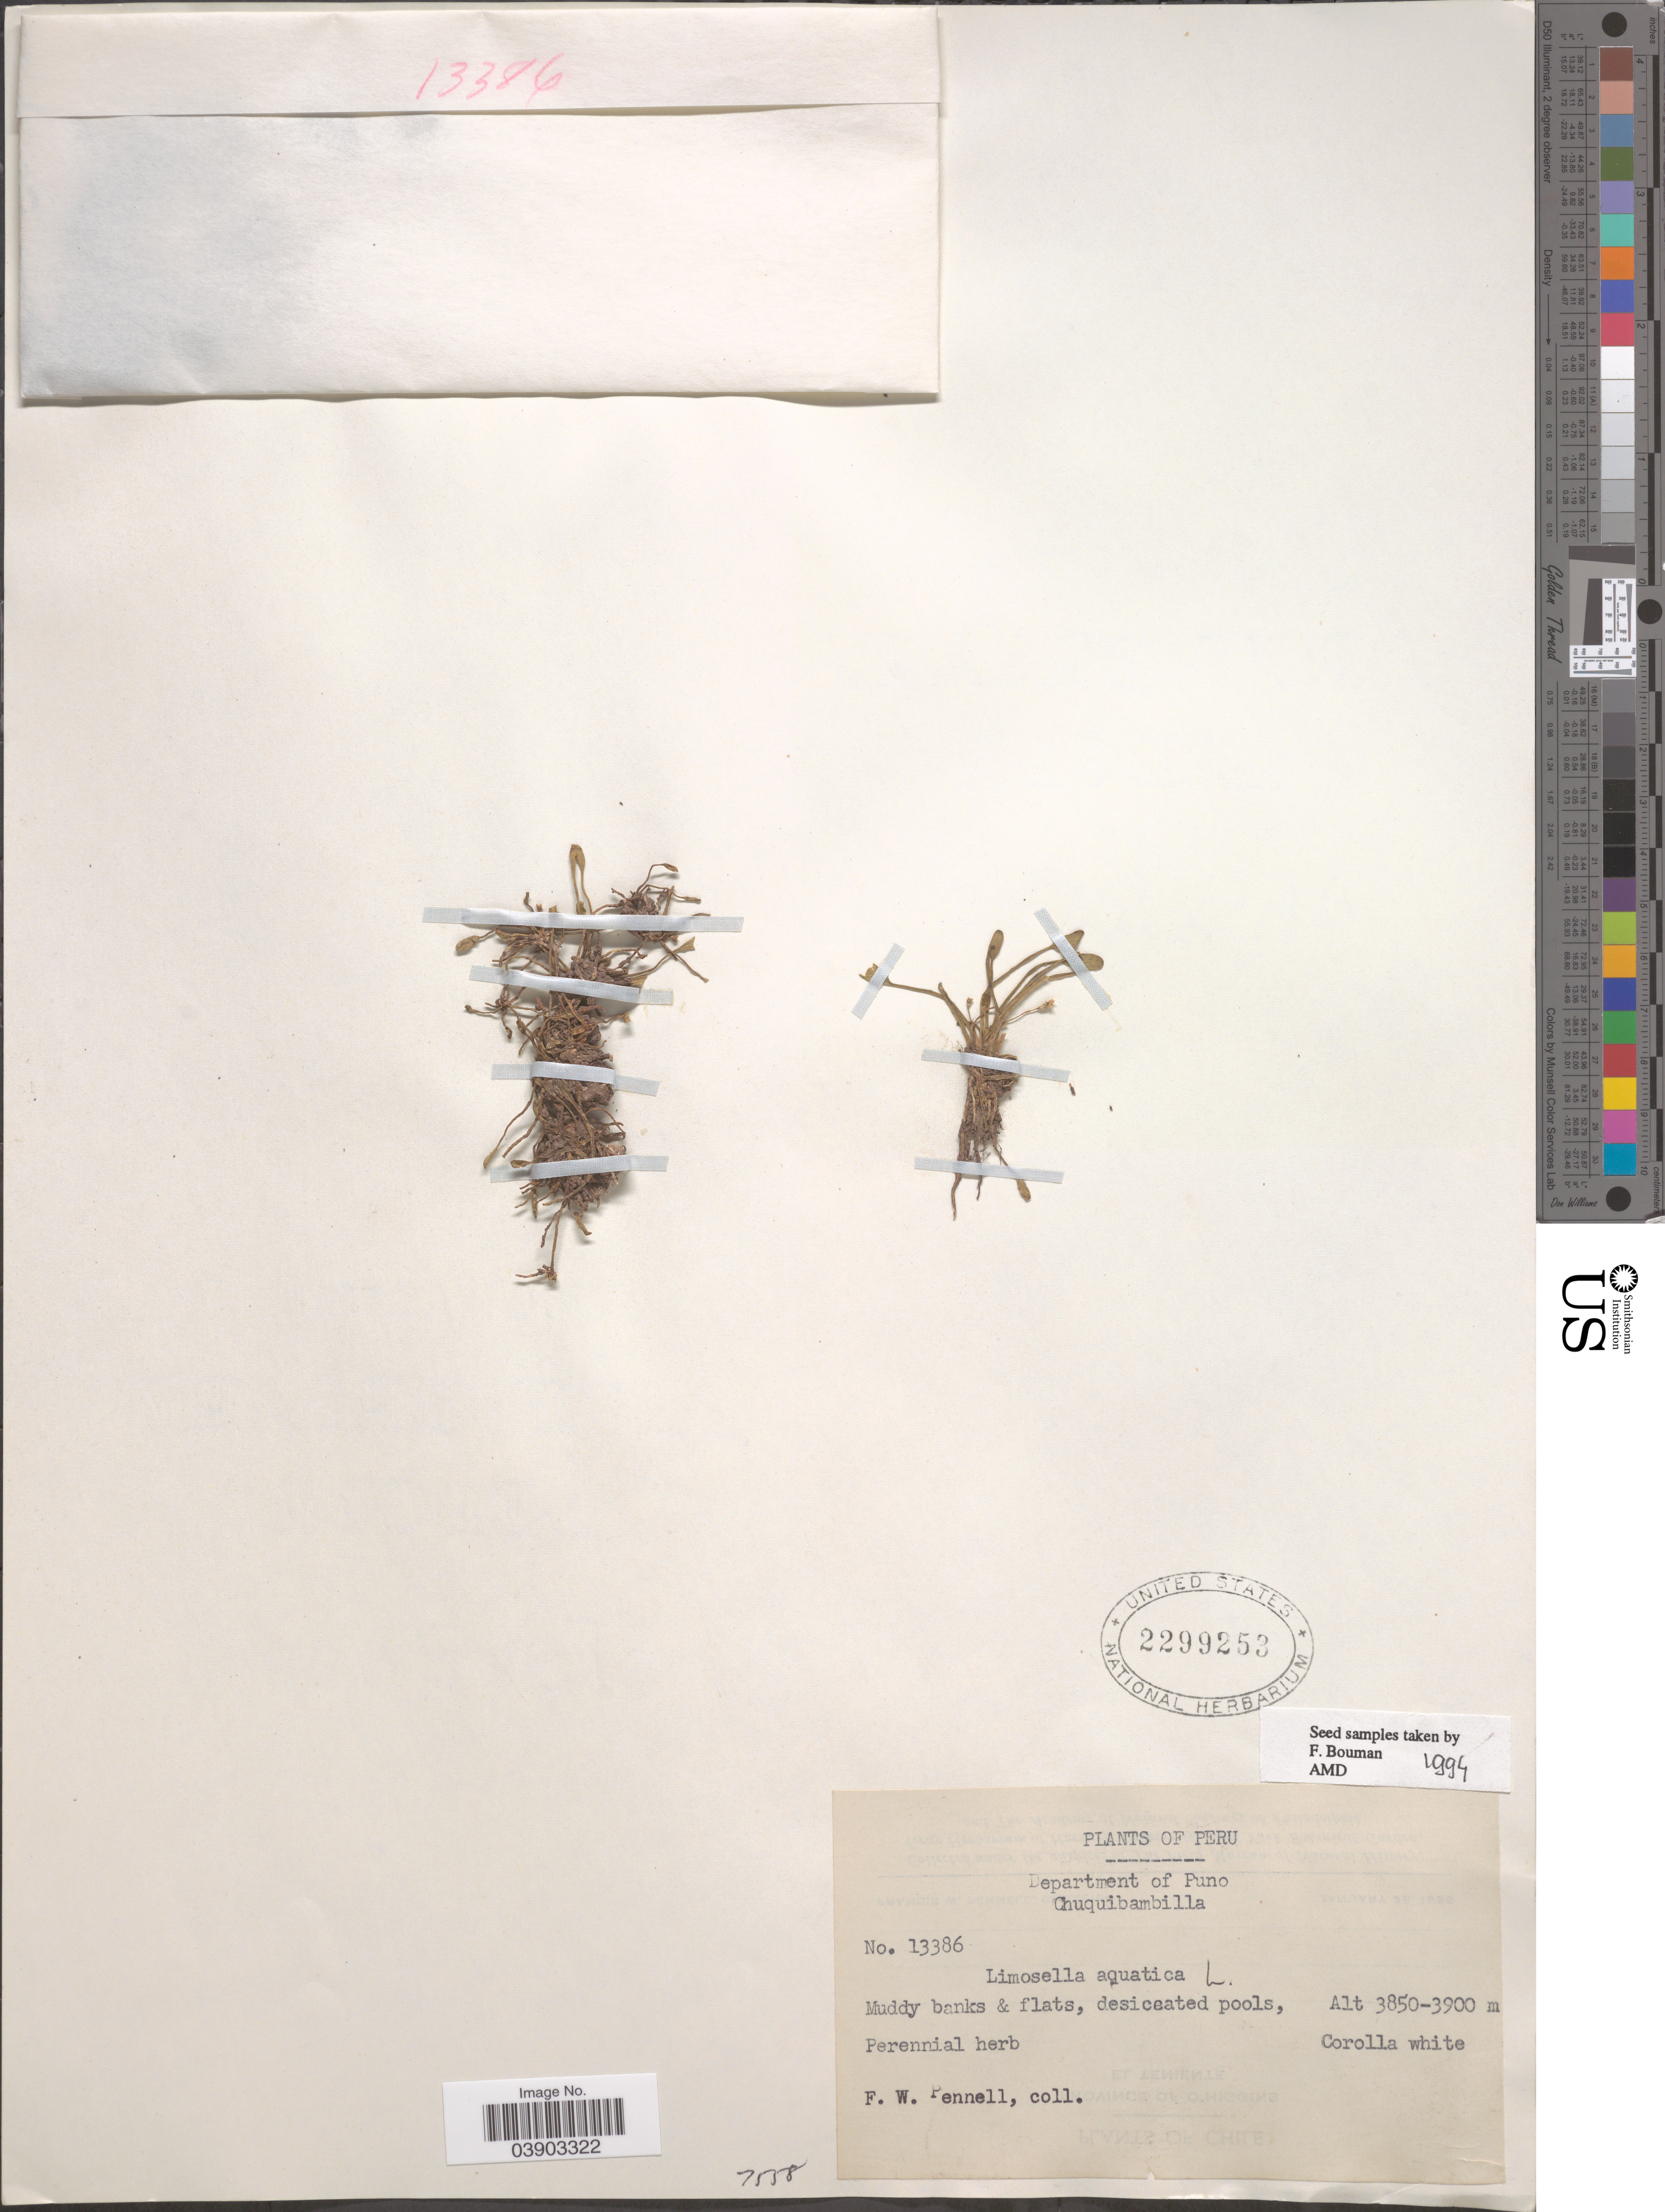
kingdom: Plantae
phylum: Tracheophyta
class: Magnoliopsida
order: Lamiales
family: Scrophulariaceae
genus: Limosella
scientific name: Limosella aquatica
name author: L.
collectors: F. W. Pennell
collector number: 13386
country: Peru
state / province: Puno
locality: Department of Puno. Chuquibambilla.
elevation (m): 3850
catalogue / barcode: US 2299253